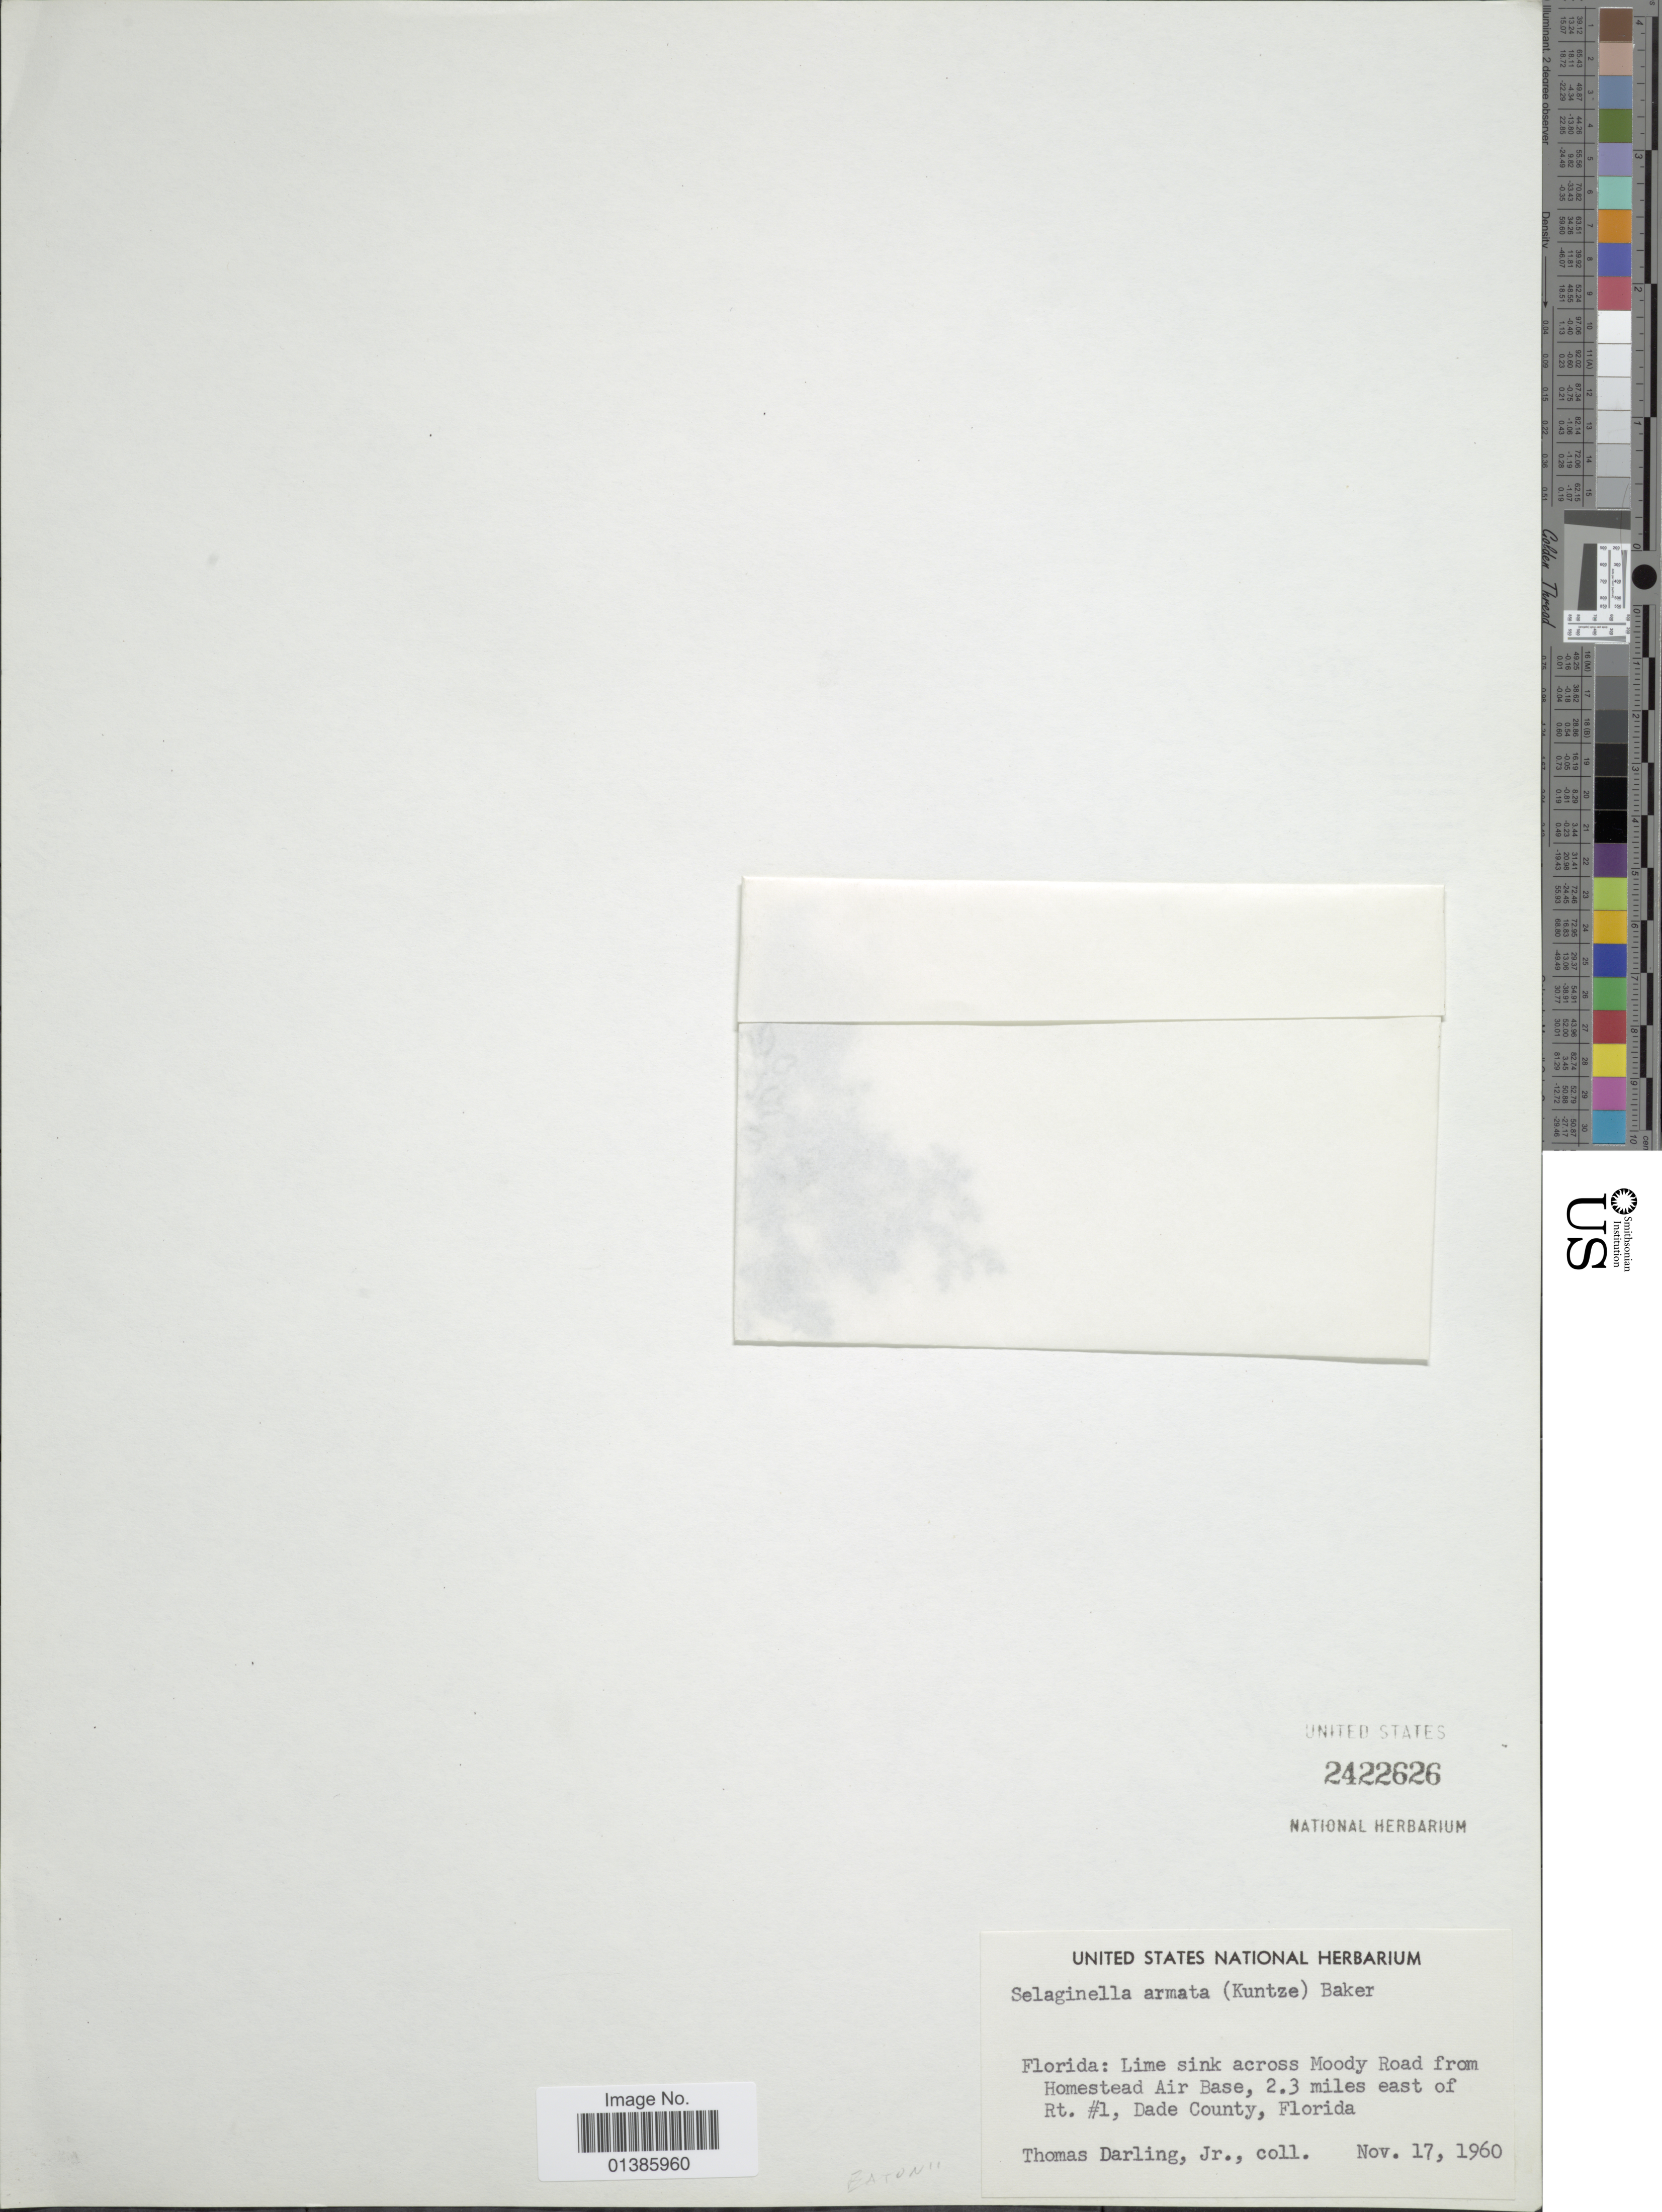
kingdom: Plantae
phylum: Tracheophyta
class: Lycopodiopsida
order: Selaginellales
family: Selaginellaceae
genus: Selaginella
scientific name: Selaginella eatonii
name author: Hieron. ex Small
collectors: T. Darling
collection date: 1960-11-17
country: United States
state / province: Florida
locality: Lime sink across Moody Road from Homestead Air Base, 2.3 miles east of Rt. #1, Dade County.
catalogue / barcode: US 2422626